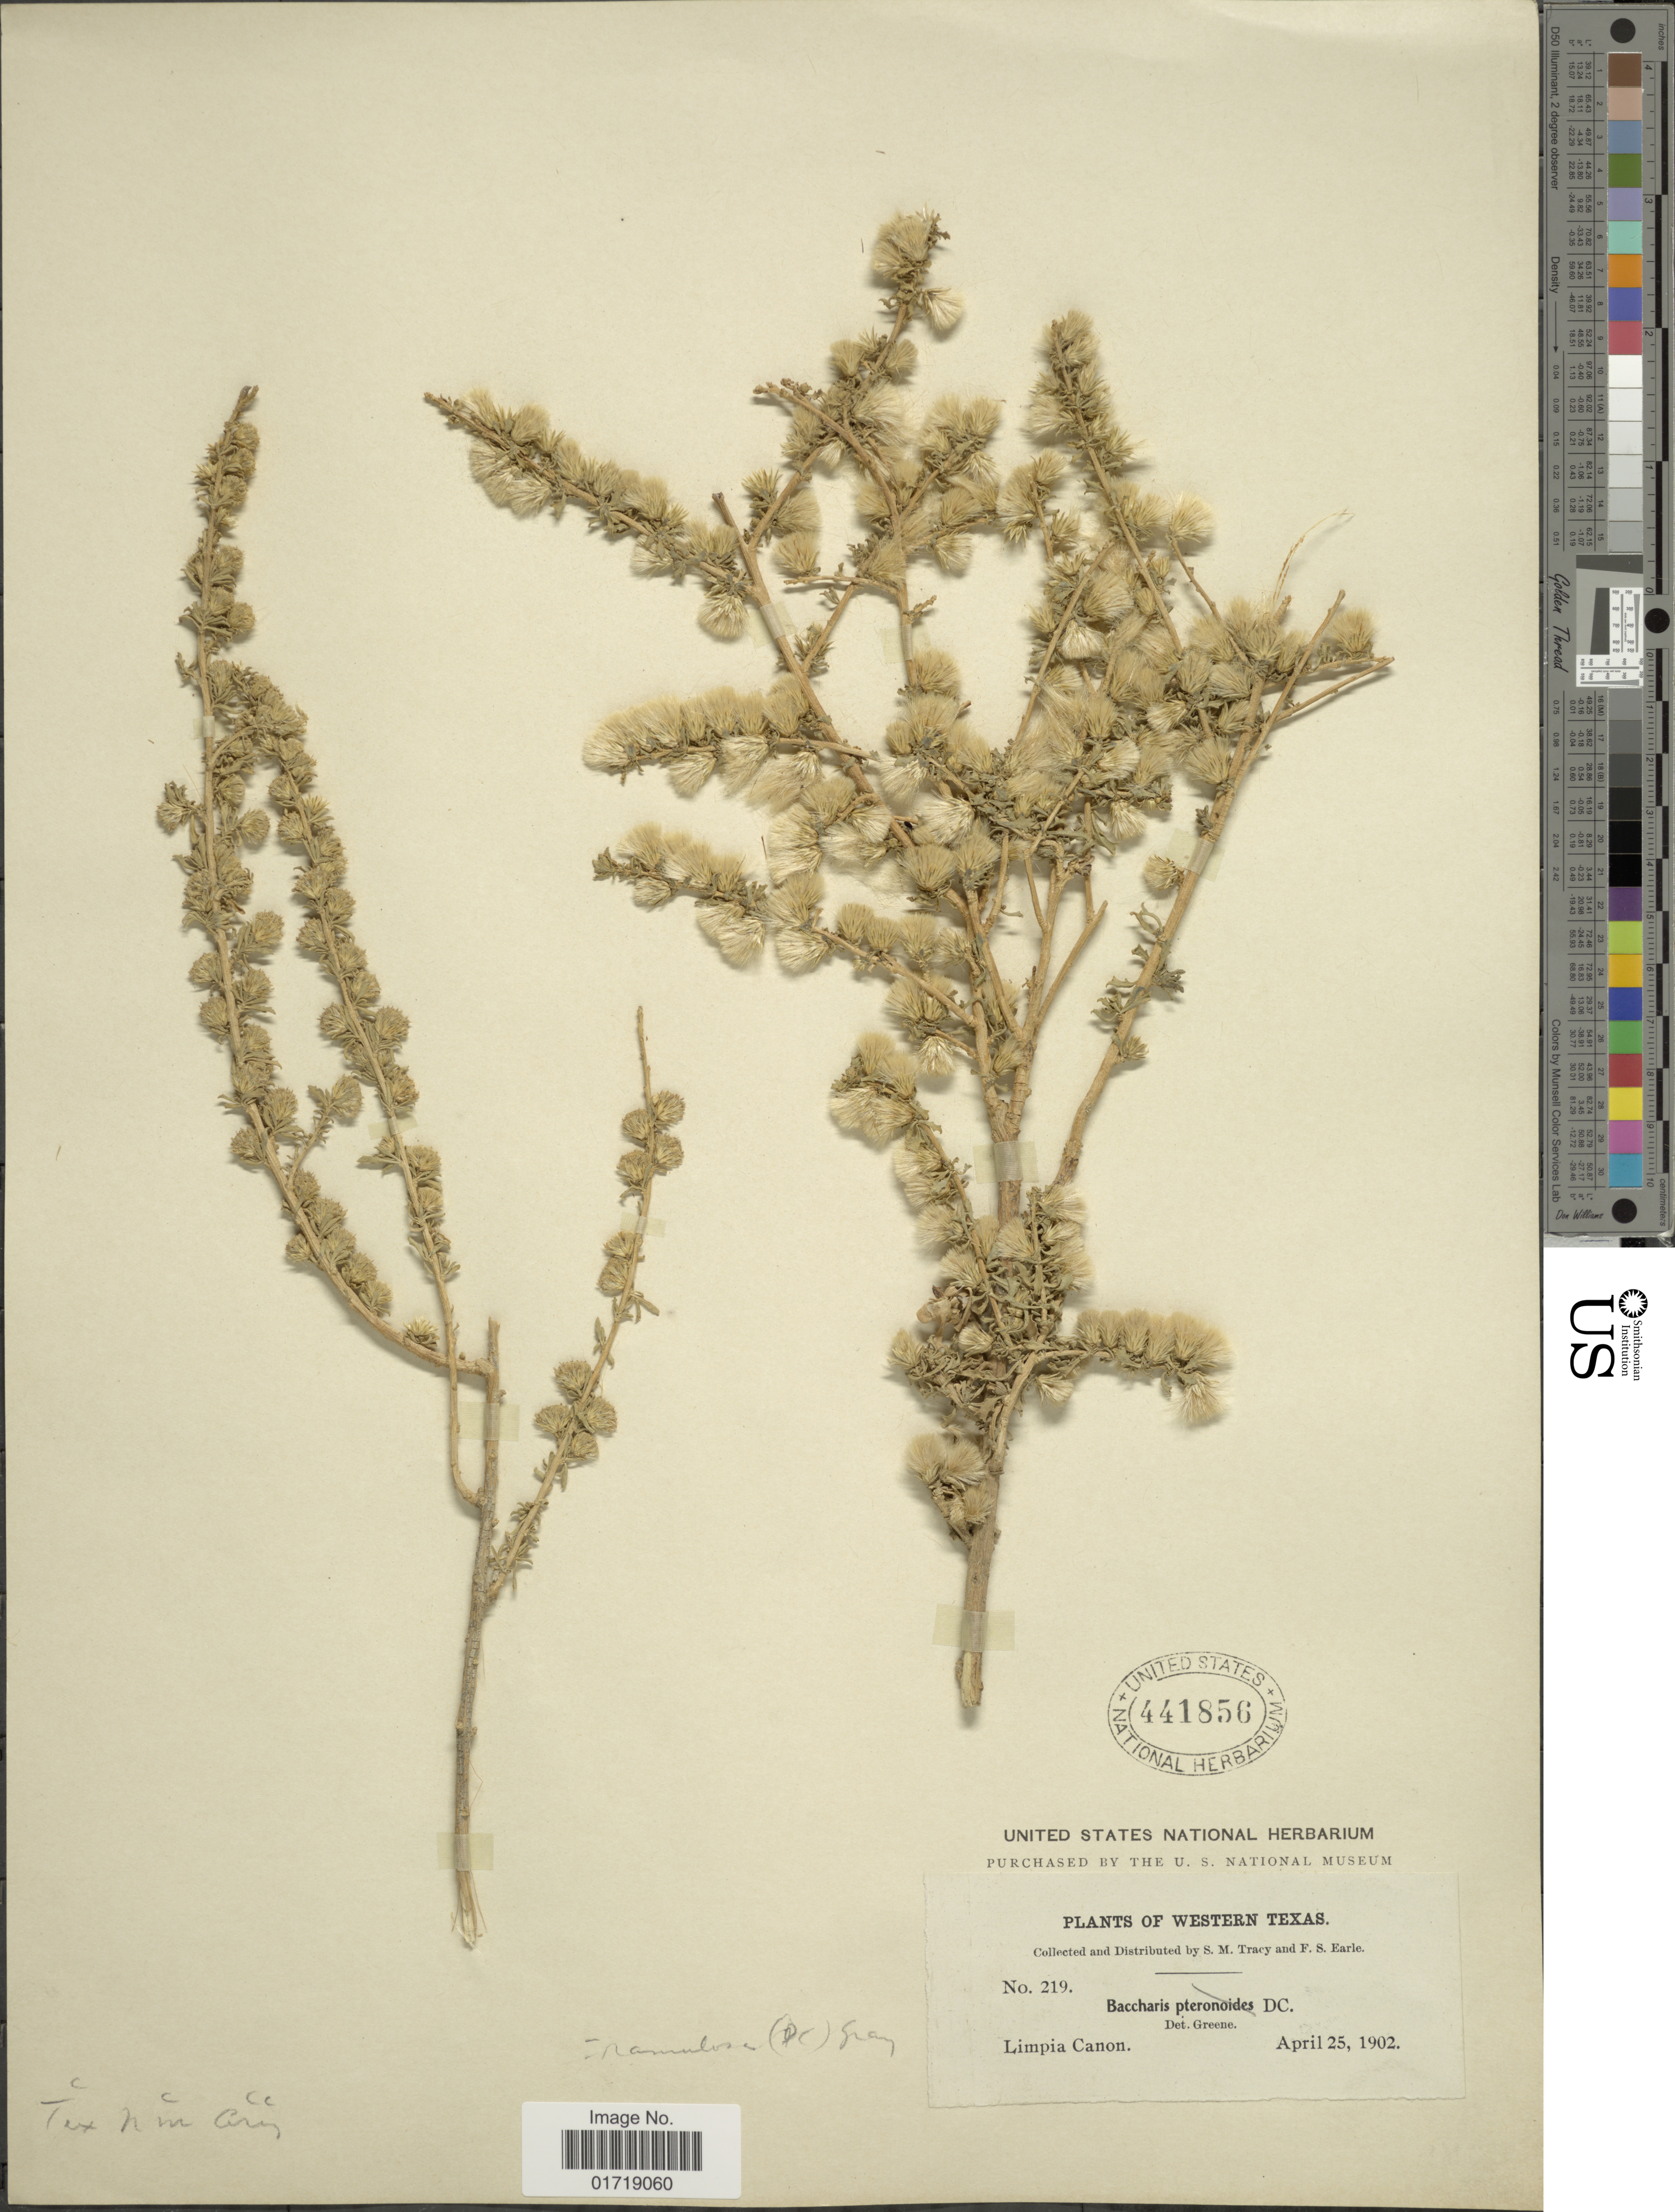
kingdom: Plantae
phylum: Tracheophyta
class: Magnoliopsida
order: Asterales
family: Asteraceae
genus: Baccharis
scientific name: Baccharis pteronioides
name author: DC.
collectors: S. M. Tracy & F. S. Earle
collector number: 219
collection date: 1902-04-25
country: United States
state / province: Texas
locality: Western Texas, Limpia Canon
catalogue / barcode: US 441856